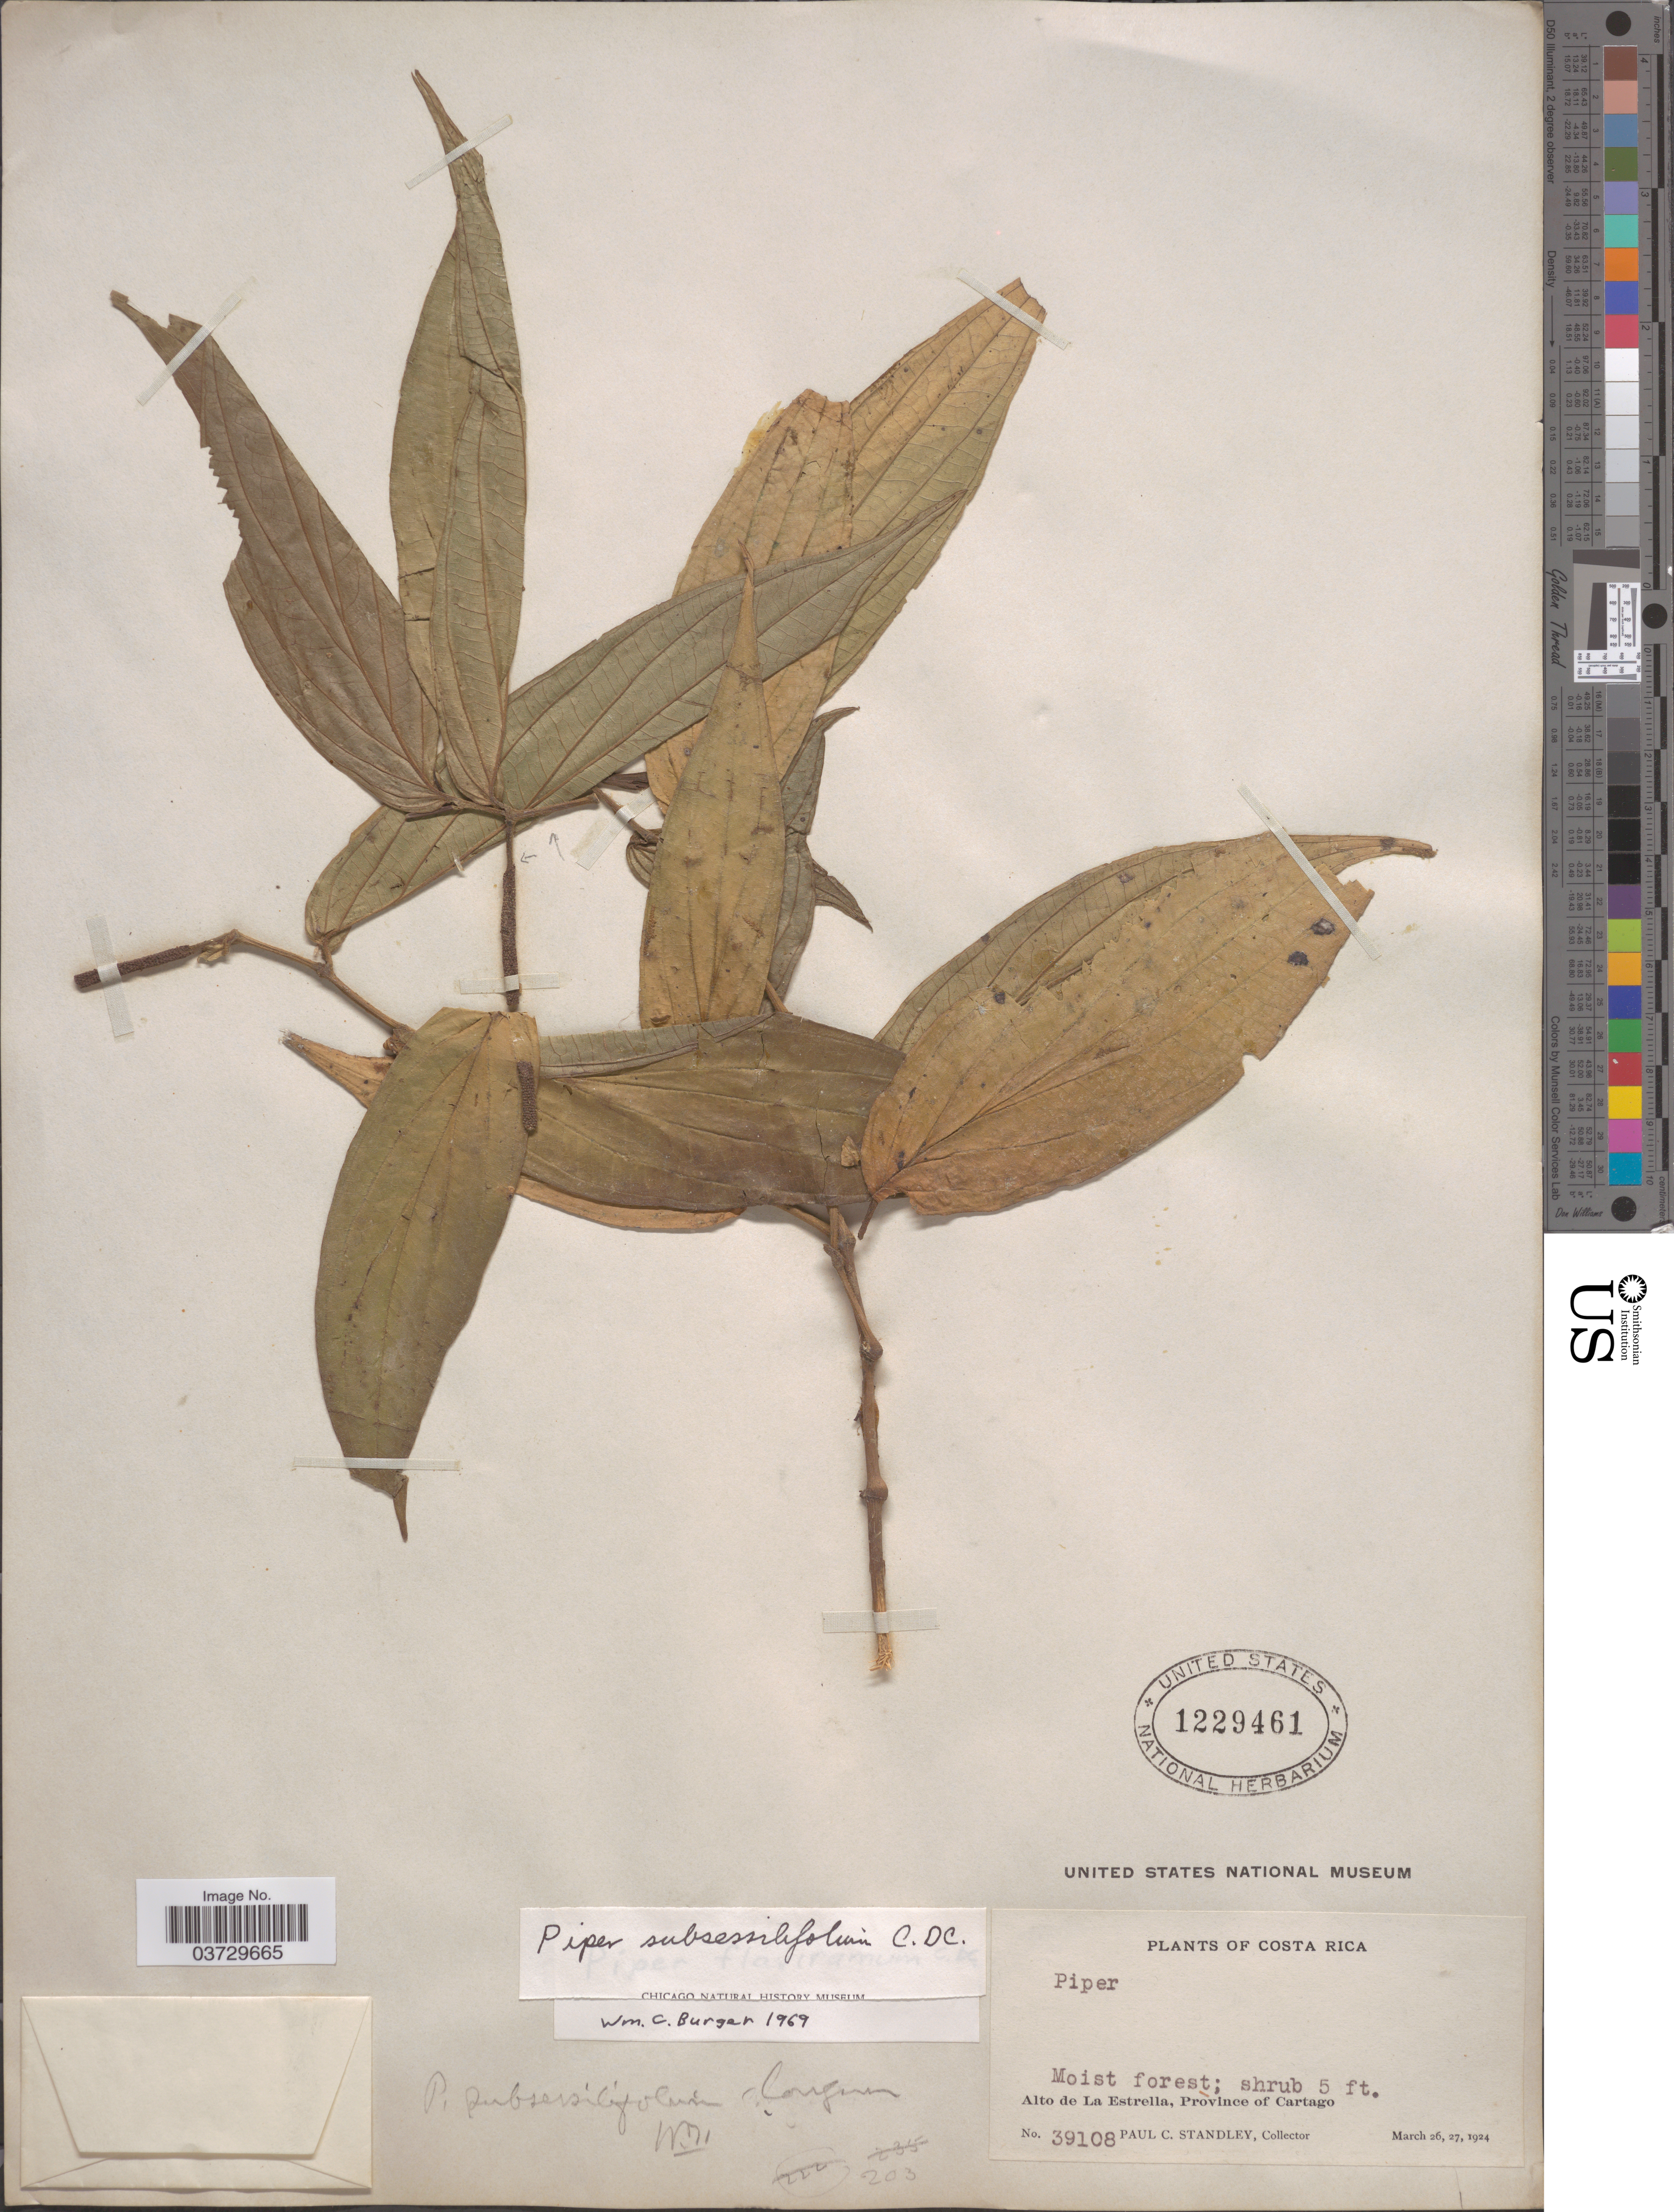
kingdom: Plantae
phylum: Tracheophyta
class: Magnoliopsida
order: Piperales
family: Piperaceae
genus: Piper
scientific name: Piper subsessilifolium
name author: C. DC.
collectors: P. C. Standley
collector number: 39108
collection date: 1924-03-26/1924-03-27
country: Costa Rica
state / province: Cartago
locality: Alto de La Estrella.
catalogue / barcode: US 1229461